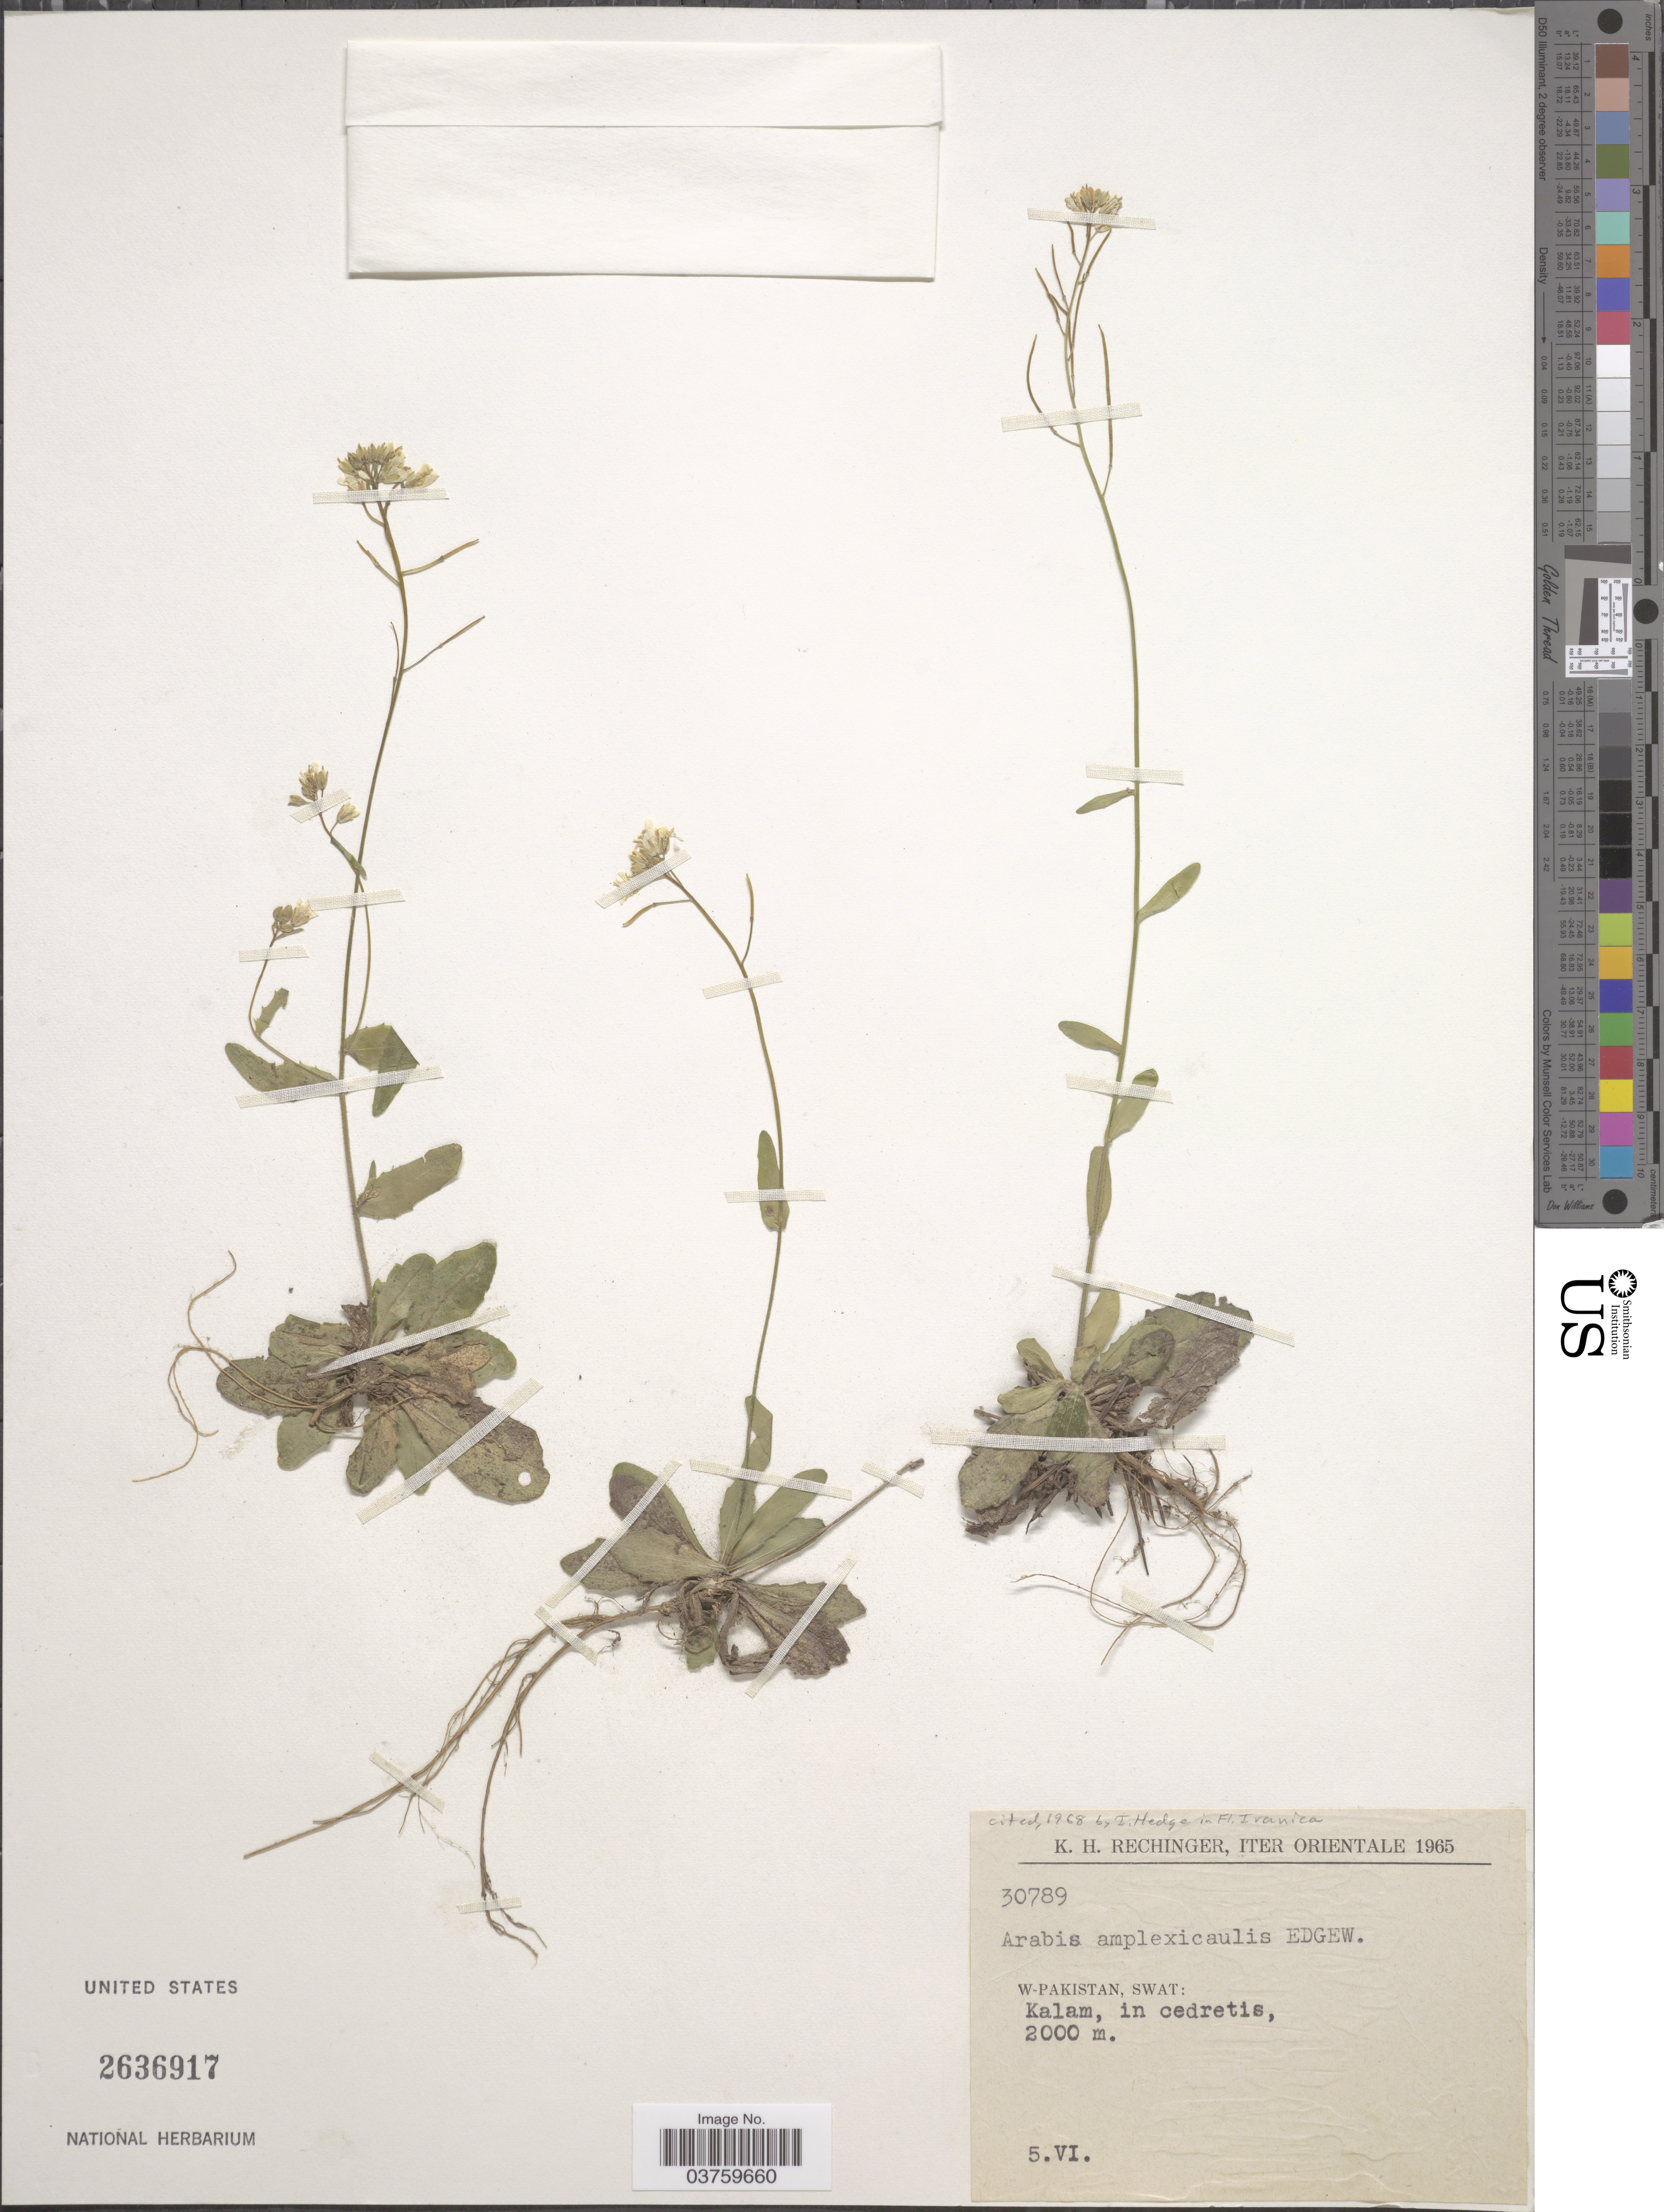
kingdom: Plantae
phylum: Tracheophyta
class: Magnoliopsida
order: Brassicales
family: Brassicaceae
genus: Arabis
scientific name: Arabis amplexicaulis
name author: Edgew.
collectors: K. H. Rechinger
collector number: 30789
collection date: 1965-06-05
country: Pakistan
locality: Iter Orientale. W-Pakistan, Swat: Kalam, in cedretis.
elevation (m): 2000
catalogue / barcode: US 2636917